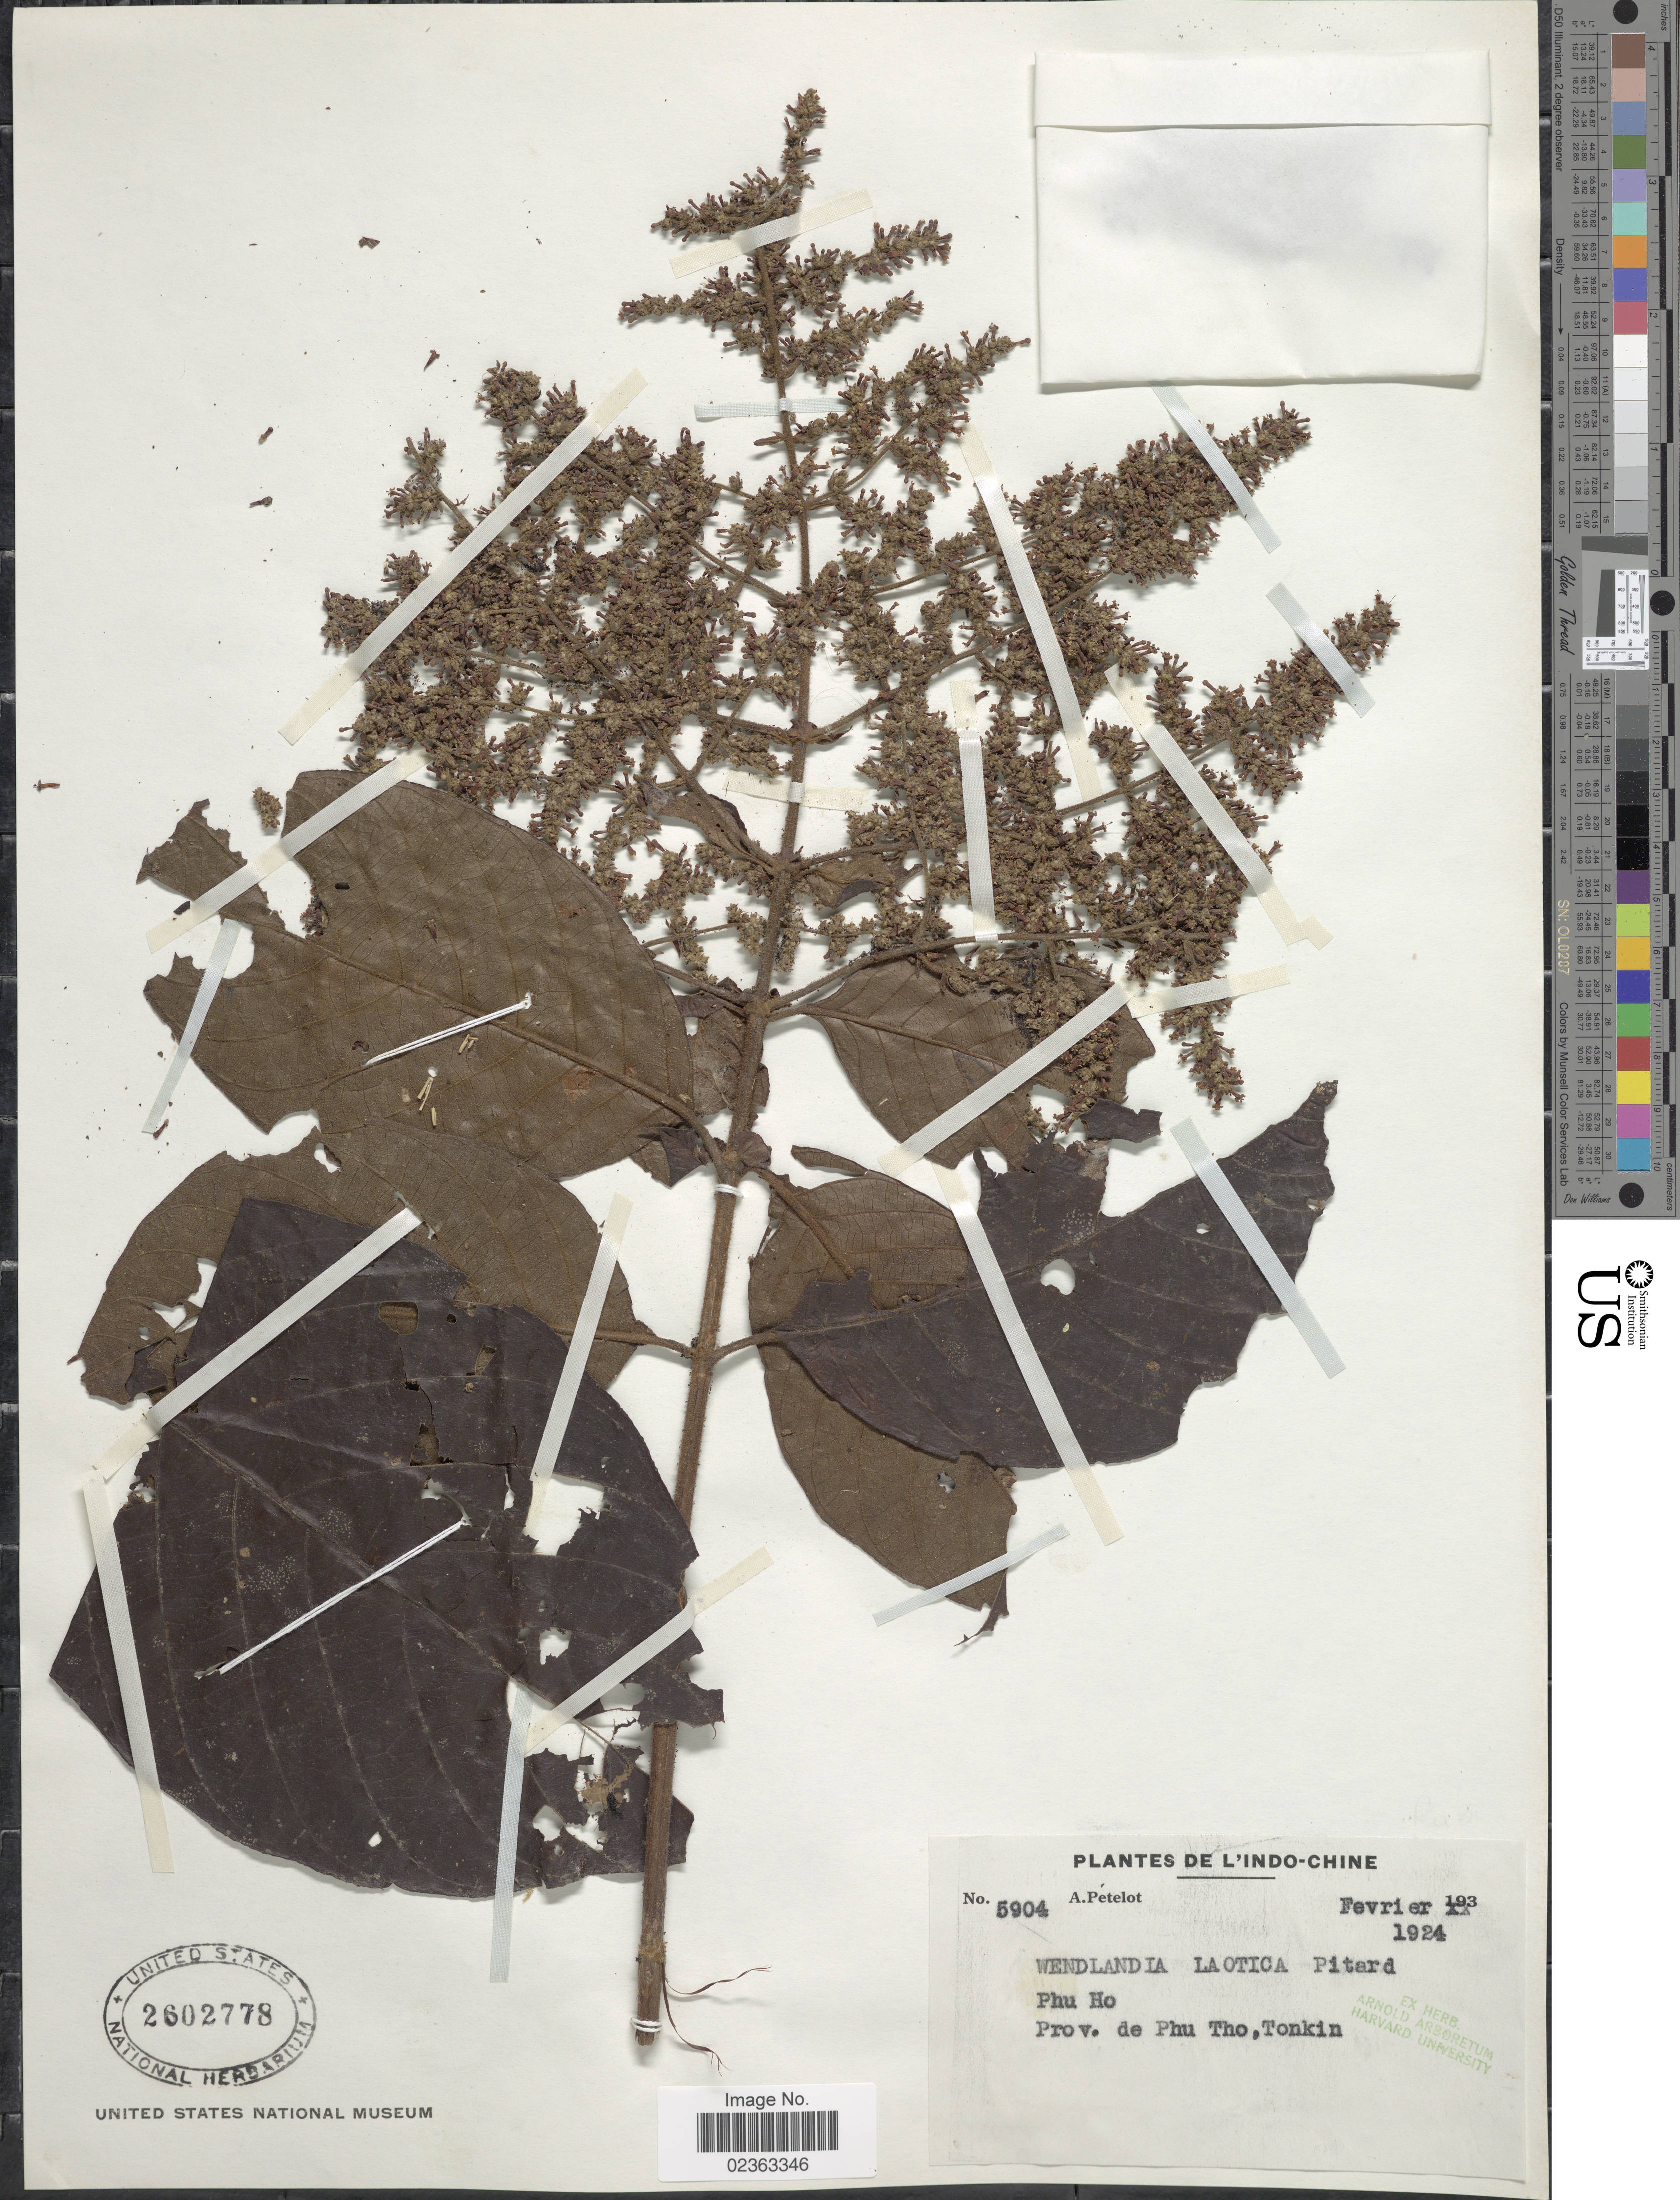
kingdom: Plantae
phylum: Tracheophyta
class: Magnoliopsida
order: Gentianales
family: Rubiaceae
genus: Wendlandia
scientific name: Wendlandia laotica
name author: Pit.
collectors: A. Petelot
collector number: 5904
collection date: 1924-02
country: Vietnam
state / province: Phu Tho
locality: Phu Ho, Tonkin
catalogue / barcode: US 2602778